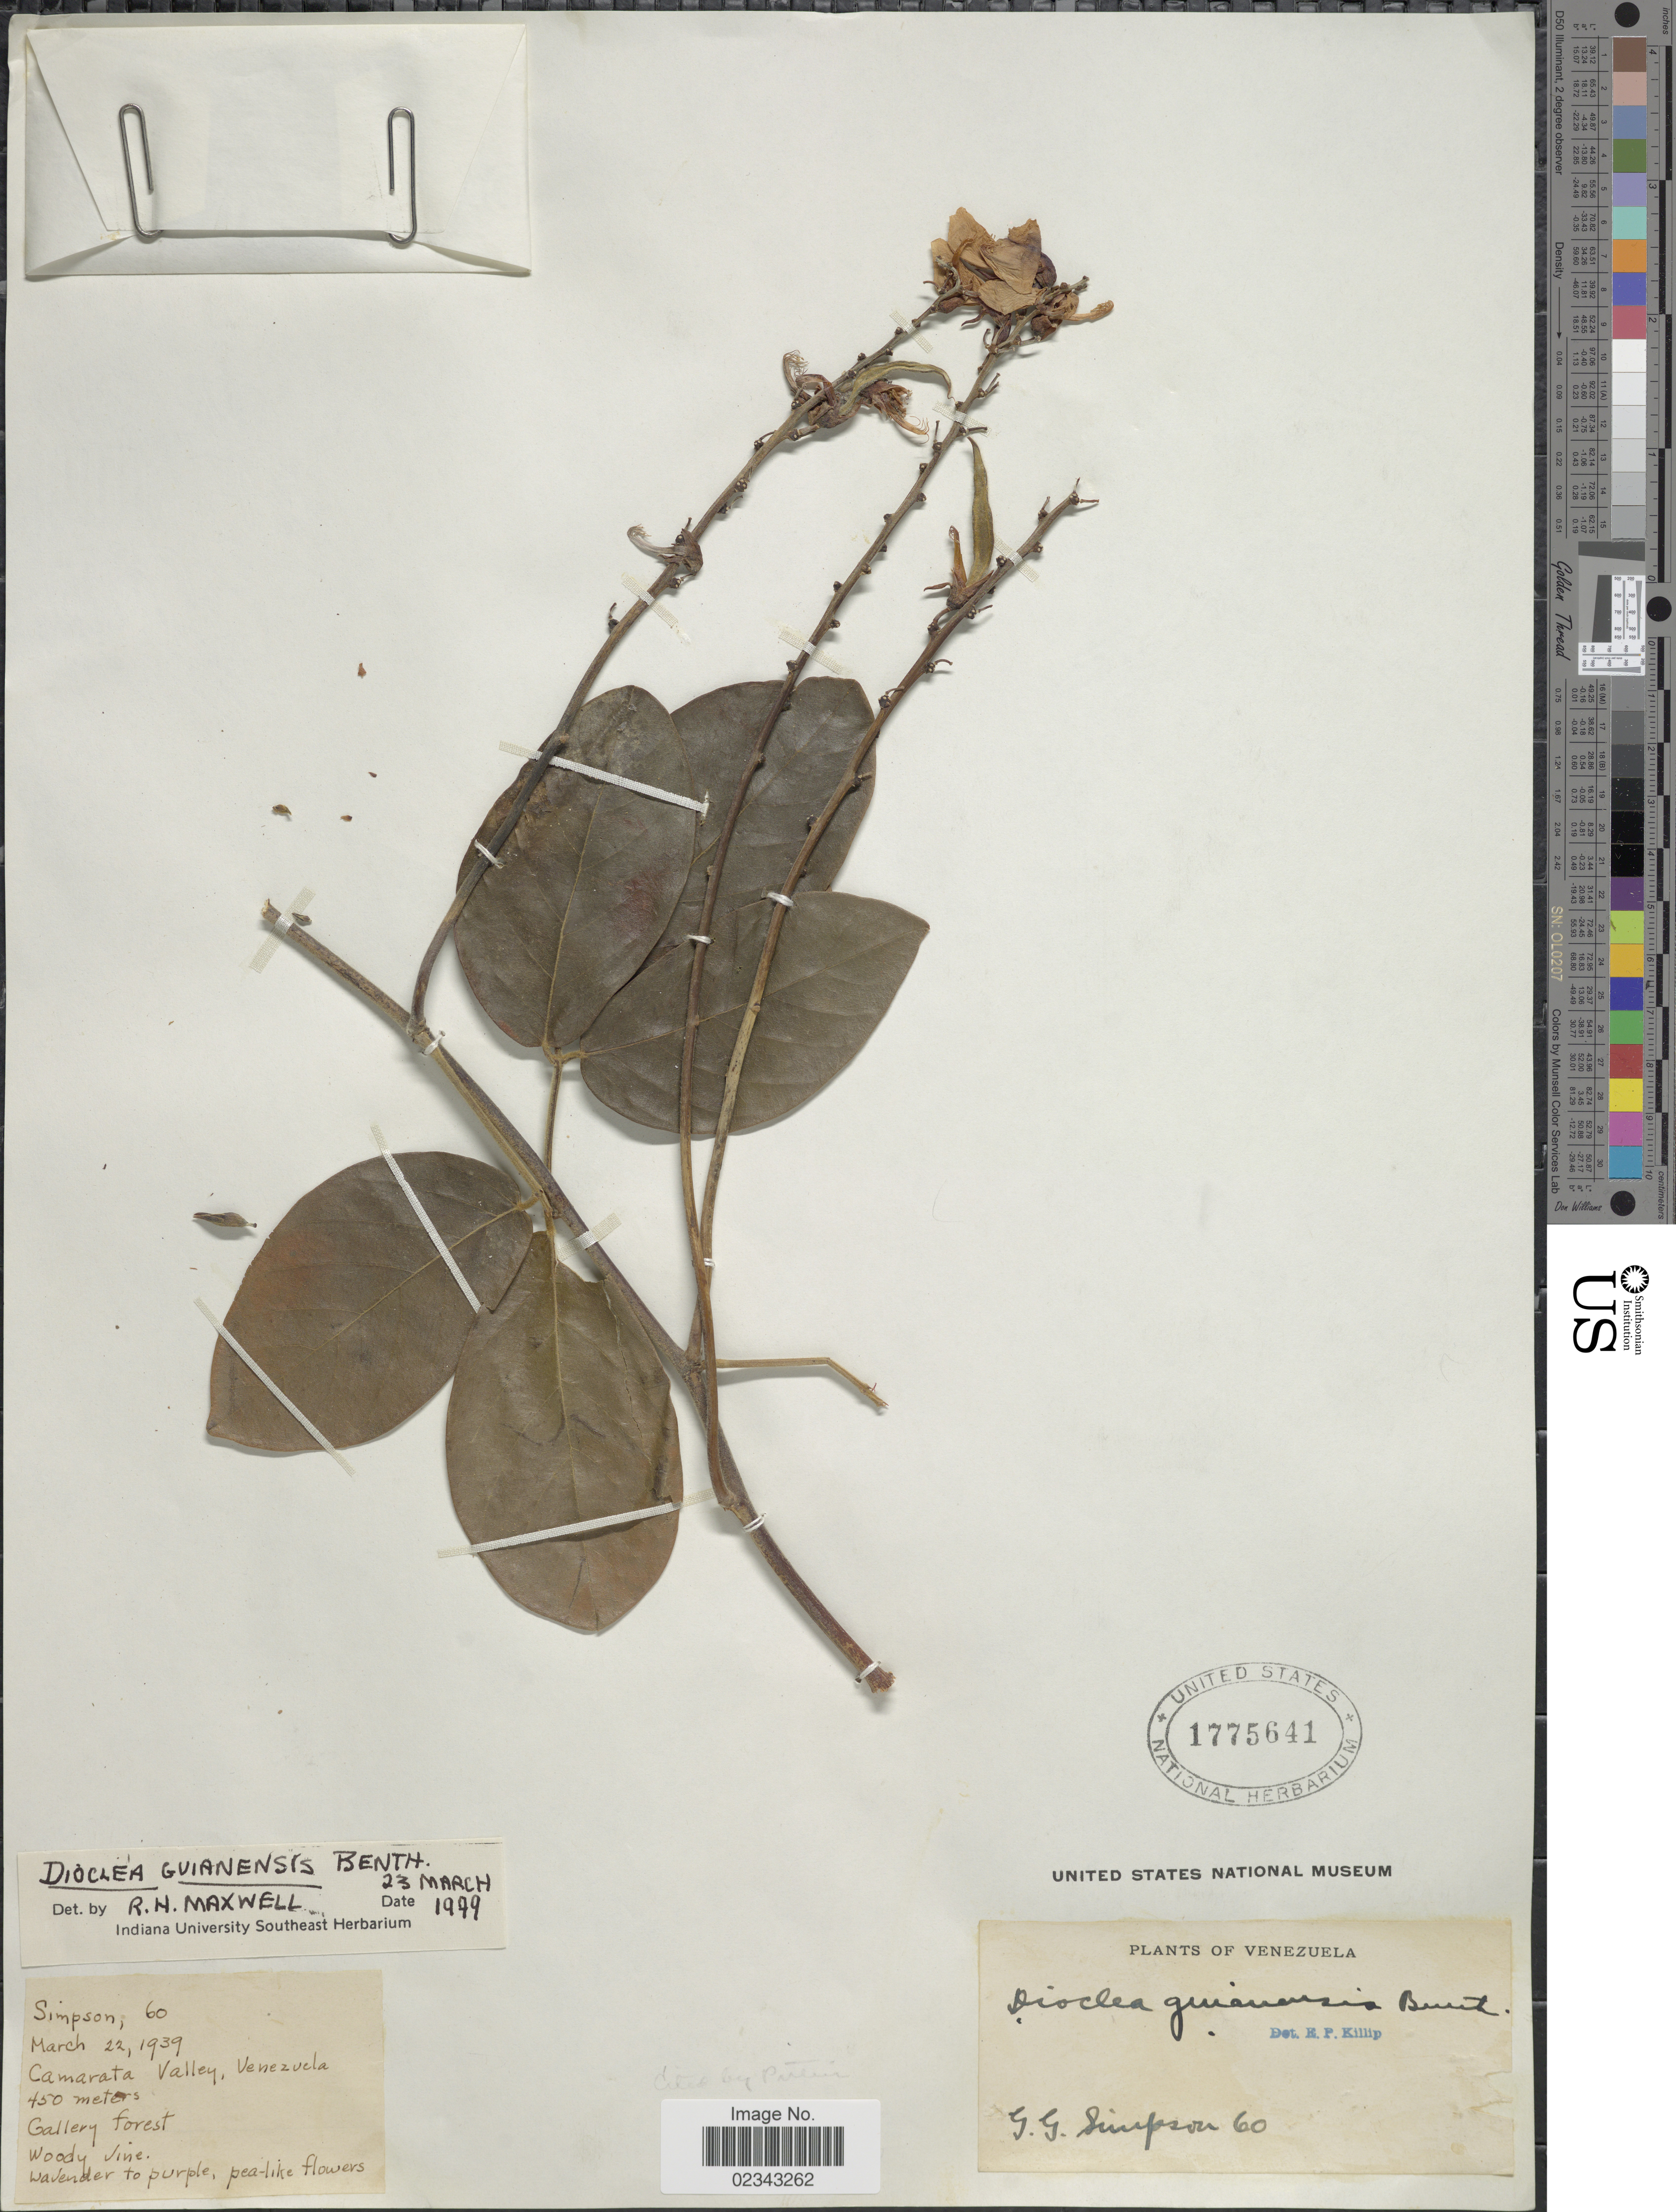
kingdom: Plantae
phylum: Tracheophyta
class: Magnoliopsida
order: Fabales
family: Fabaceae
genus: Dioclea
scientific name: Dioclea guianensis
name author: Benth.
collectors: G. Simpson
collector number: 60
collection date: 1939-03-22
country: Venezuela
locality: Camarata Valley, Gallery forest, Woody vine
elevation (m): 450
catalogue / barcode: US 1775641